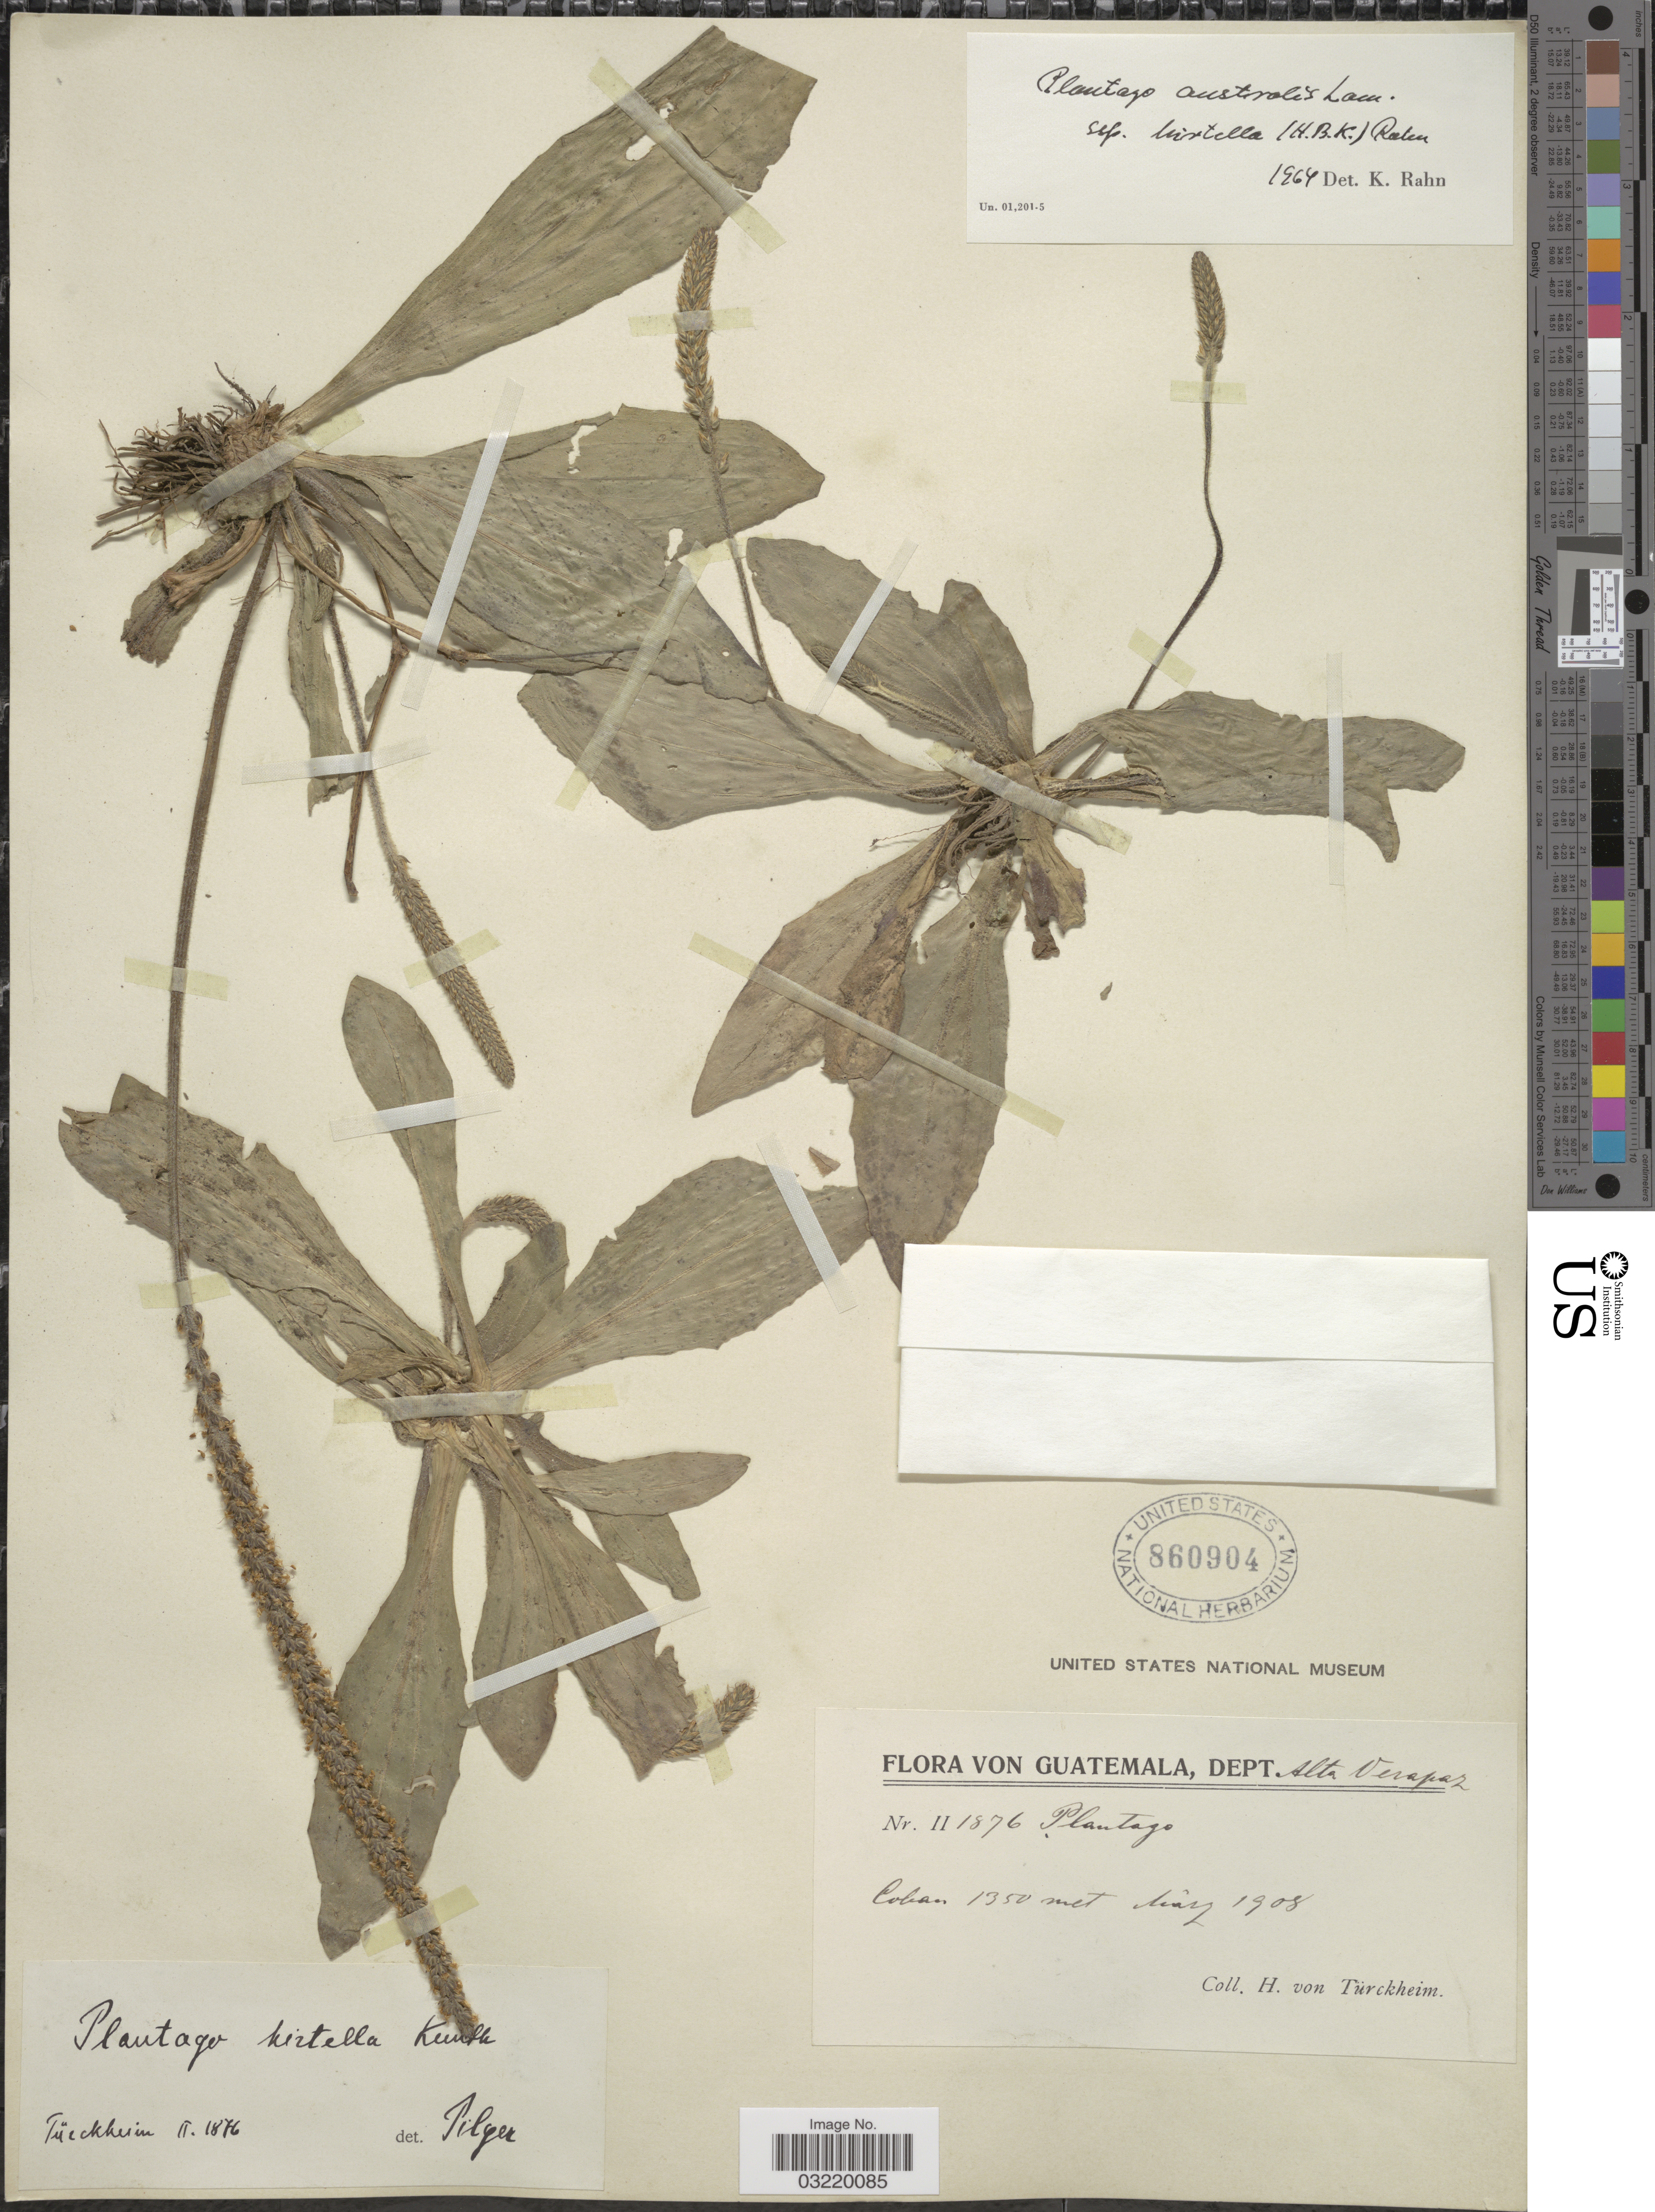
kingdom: Plantae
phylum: Tracheophyta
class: Magnoliopsida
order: Lamiales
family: Plantaginaceae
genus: Plantago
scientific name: Plantago australis subsp. hirtella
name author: (Kunth) Rahn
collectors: H. von Türckheim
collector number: II1876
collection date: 1908-03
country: Guatemala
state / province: Alta Verapaz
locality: Dept. Alta Verapaz. Coban.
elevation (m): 1350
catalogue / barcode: US 860904